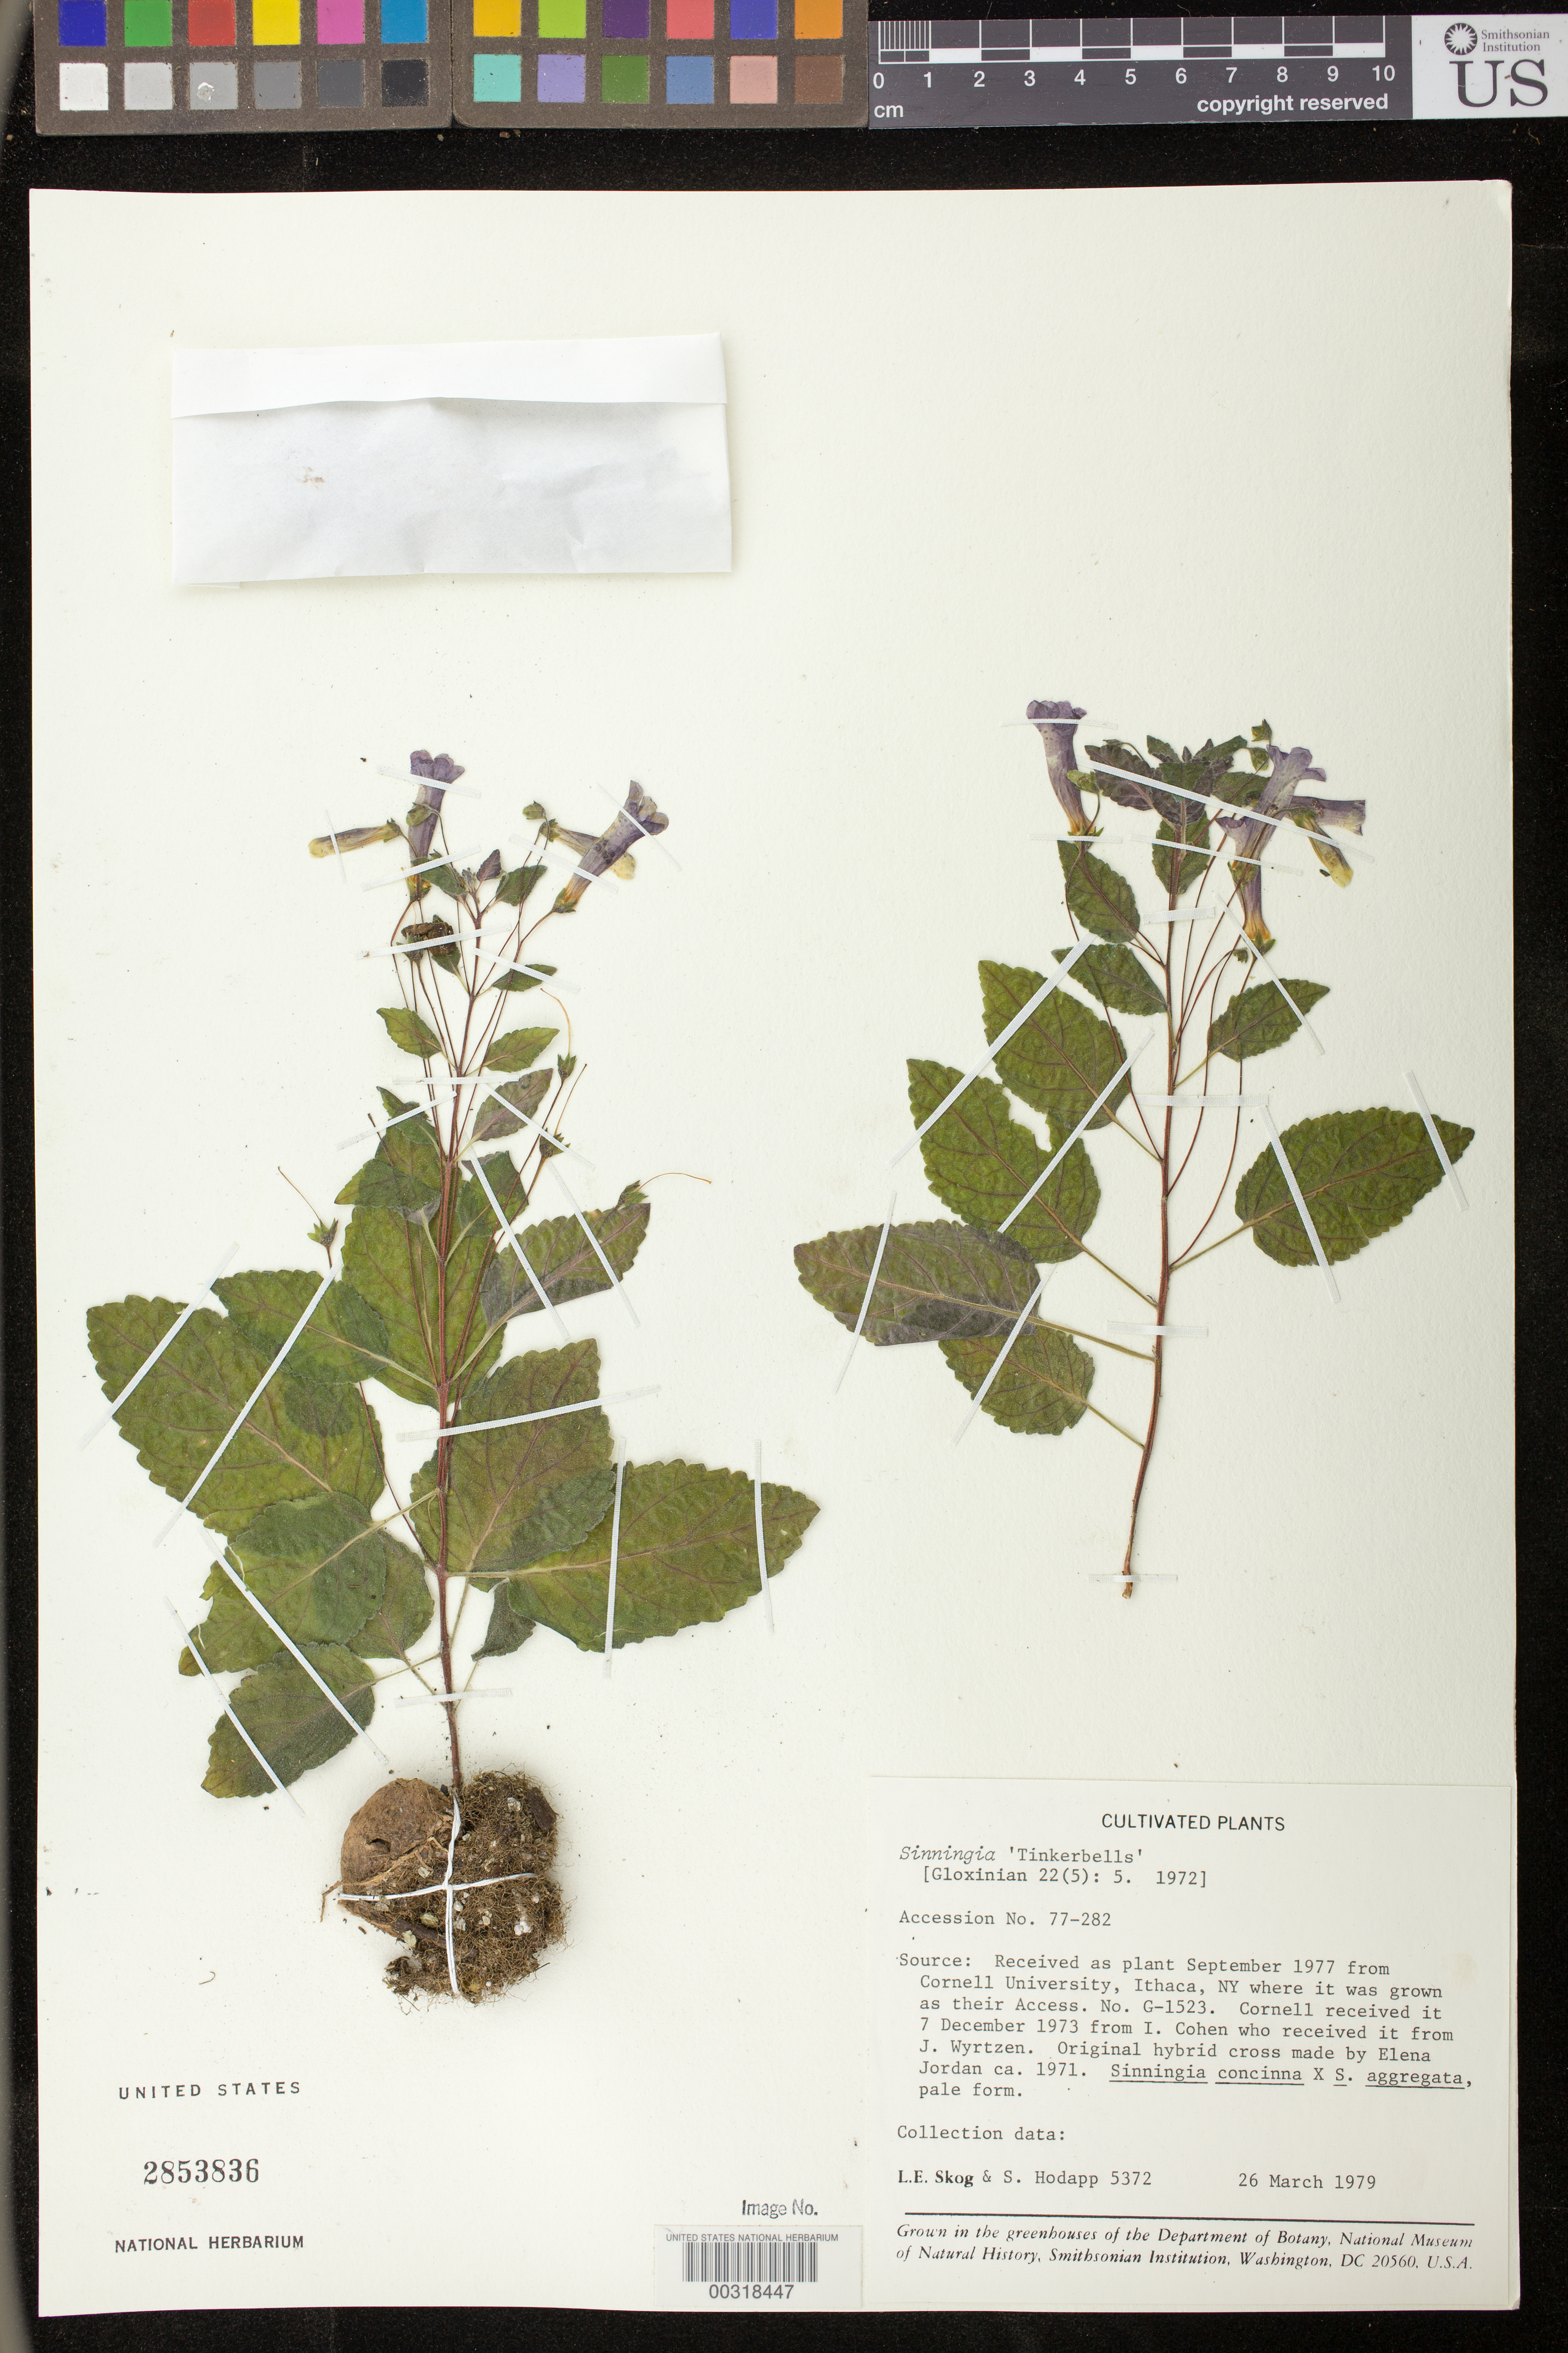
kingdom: Plantae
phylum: Tracheophyta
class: Magnoliopsida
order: Lamiales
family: Gesneriaceae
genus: Sinningia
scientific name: Sinningia 'Tinkerbells'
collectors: L. E. Skog & S. Hodapp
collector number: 5372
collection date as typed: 26 Mar 1979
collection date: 1979-03-26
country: United States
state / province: District of Columbia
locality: U.S.A, District of Columbia, greenhouse at US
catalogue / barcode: US 2853836